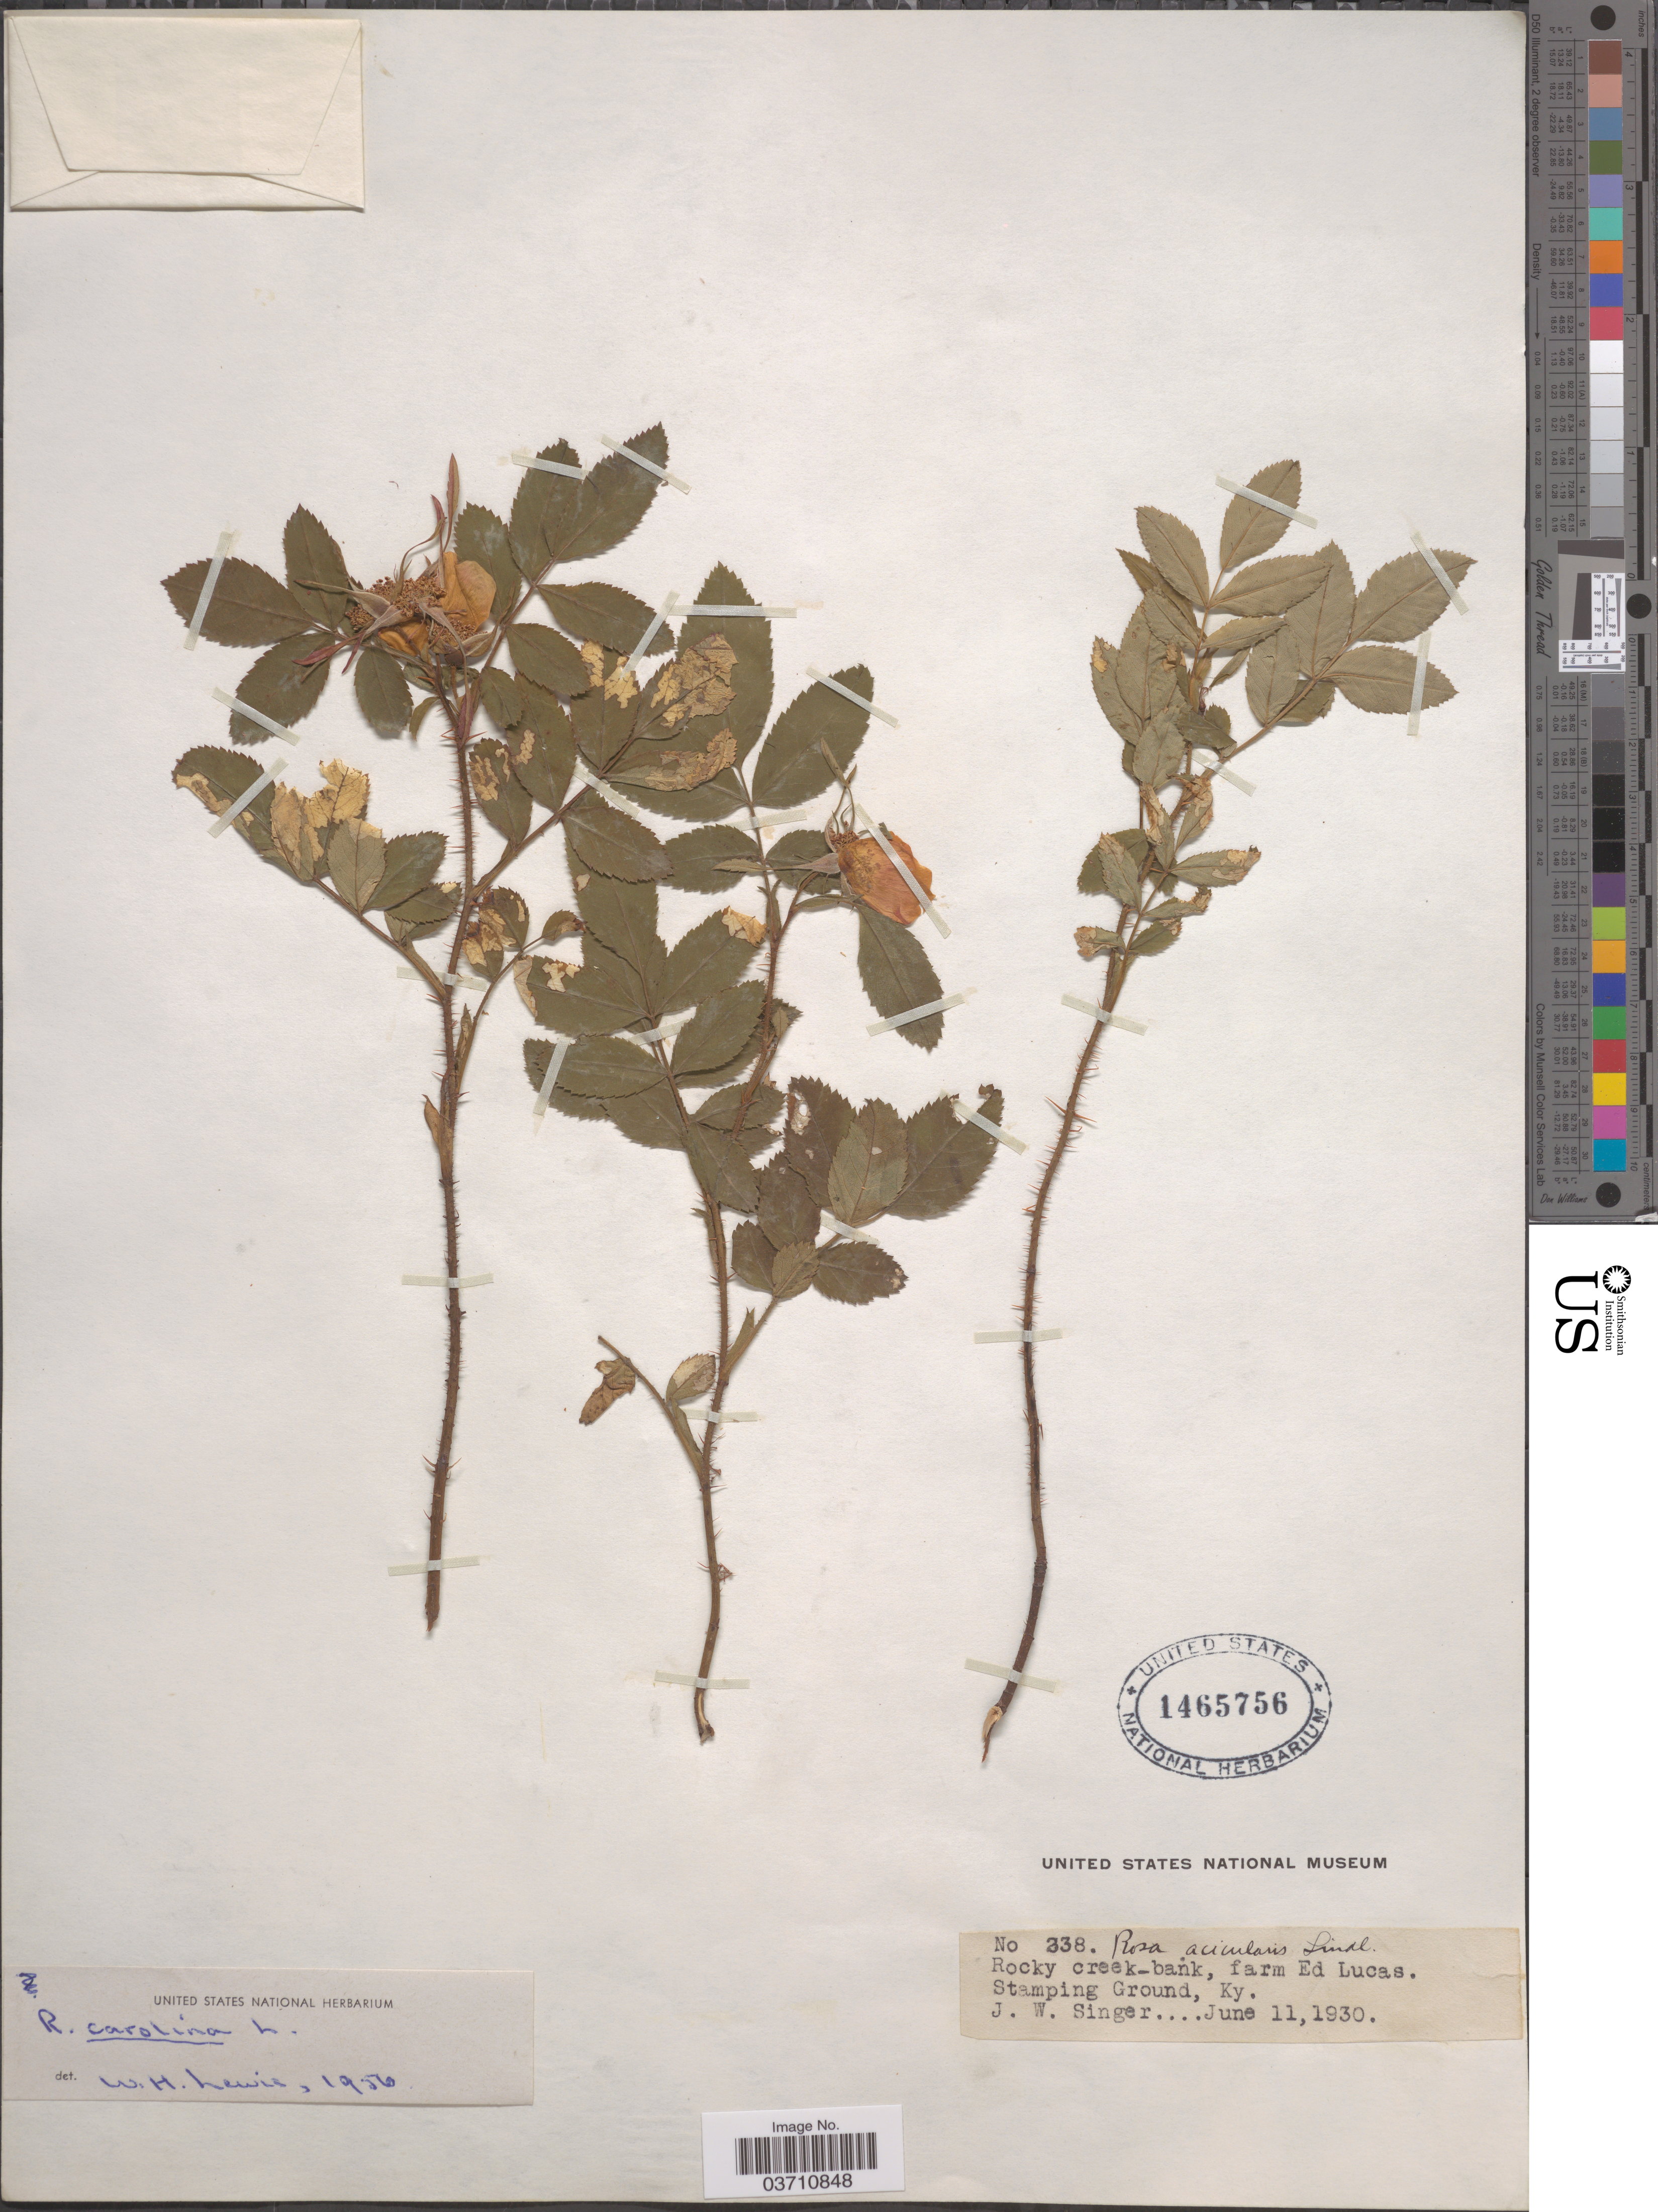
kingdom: Plantae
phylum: Tracheophyta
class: Magnoliopsida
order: Rosales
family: Rosaceae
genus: Rosa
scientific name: Rosa carolina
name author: L.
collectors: J. EW. Singer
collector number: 238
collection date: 1930-06-11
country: United States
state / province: Kentucky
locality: Farm Ed Lucas. Stamping Ground.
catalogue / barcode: US 1465756